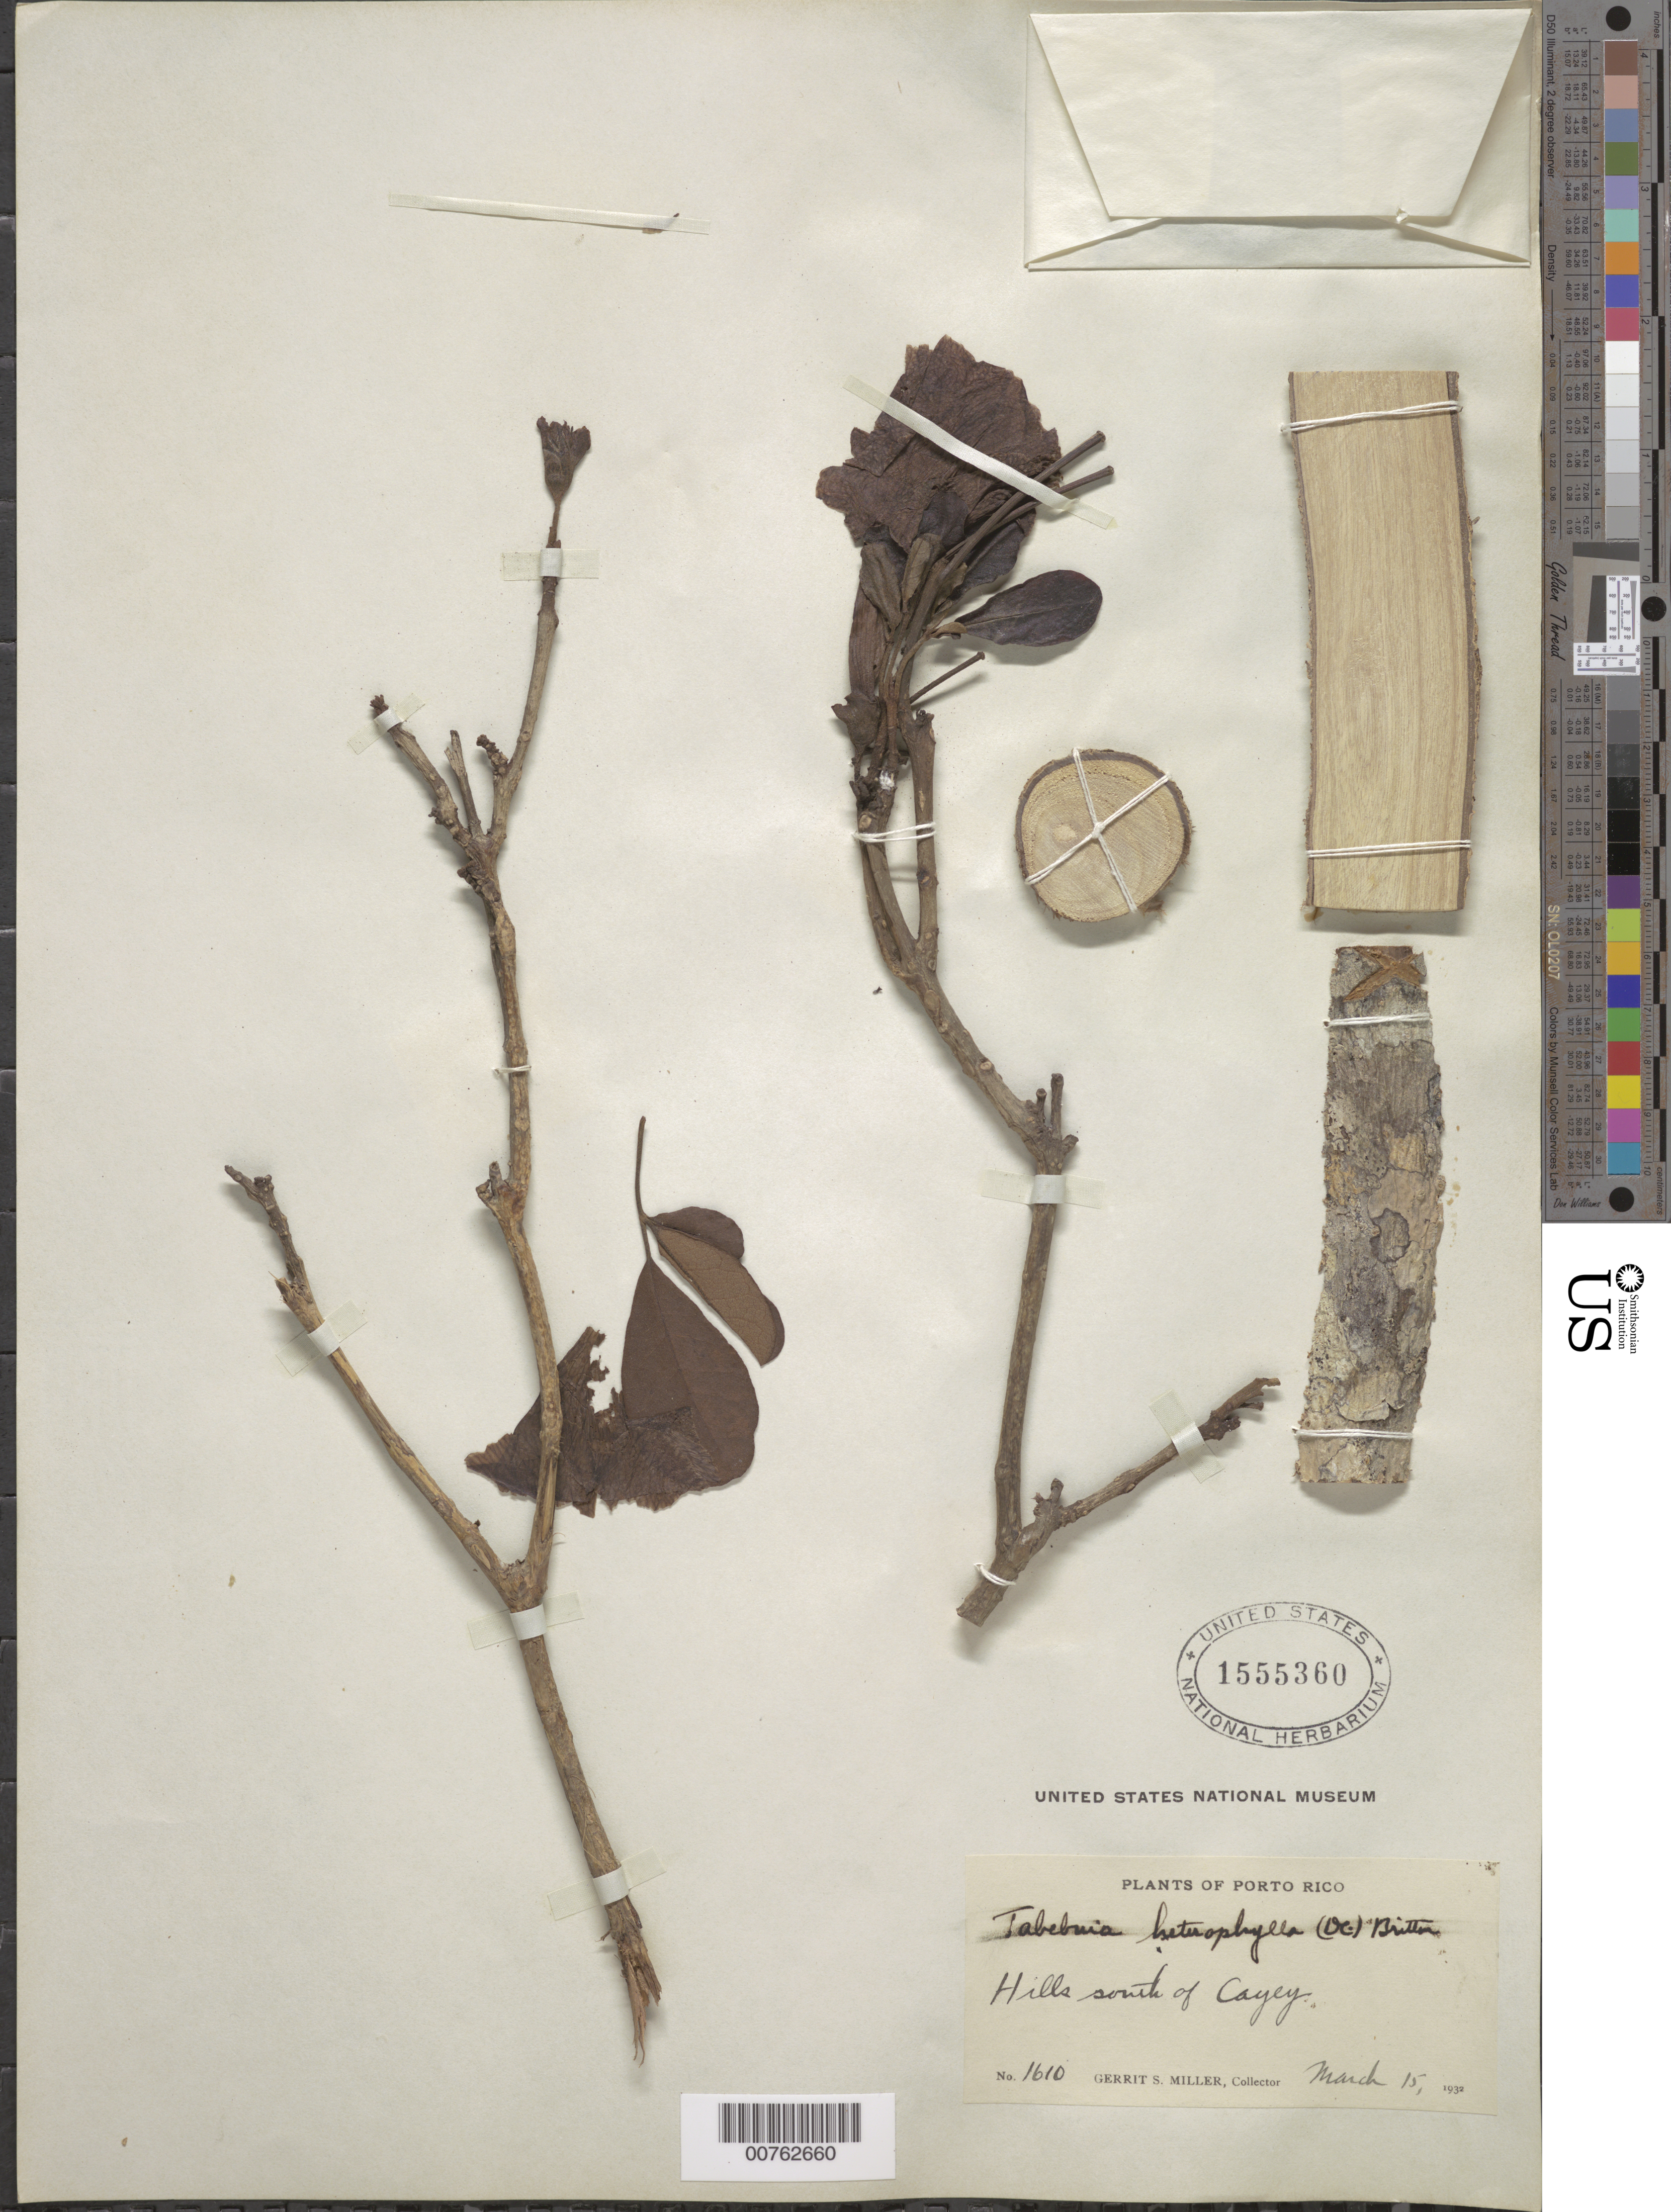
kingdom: Plantae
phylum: Tracheophyta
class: Magnoliopsida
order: Lamiales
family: Bignoniaceae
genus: Tabebuia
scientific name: Tabebuia heterophylla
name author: (DC.) Britton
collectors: G. S. Miller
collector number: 1610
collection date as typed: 15 Mar 1932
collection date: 1932-03-15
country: Puerto Rico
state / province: Cayey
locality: Hills south of Cayey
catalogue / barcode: US 1555360